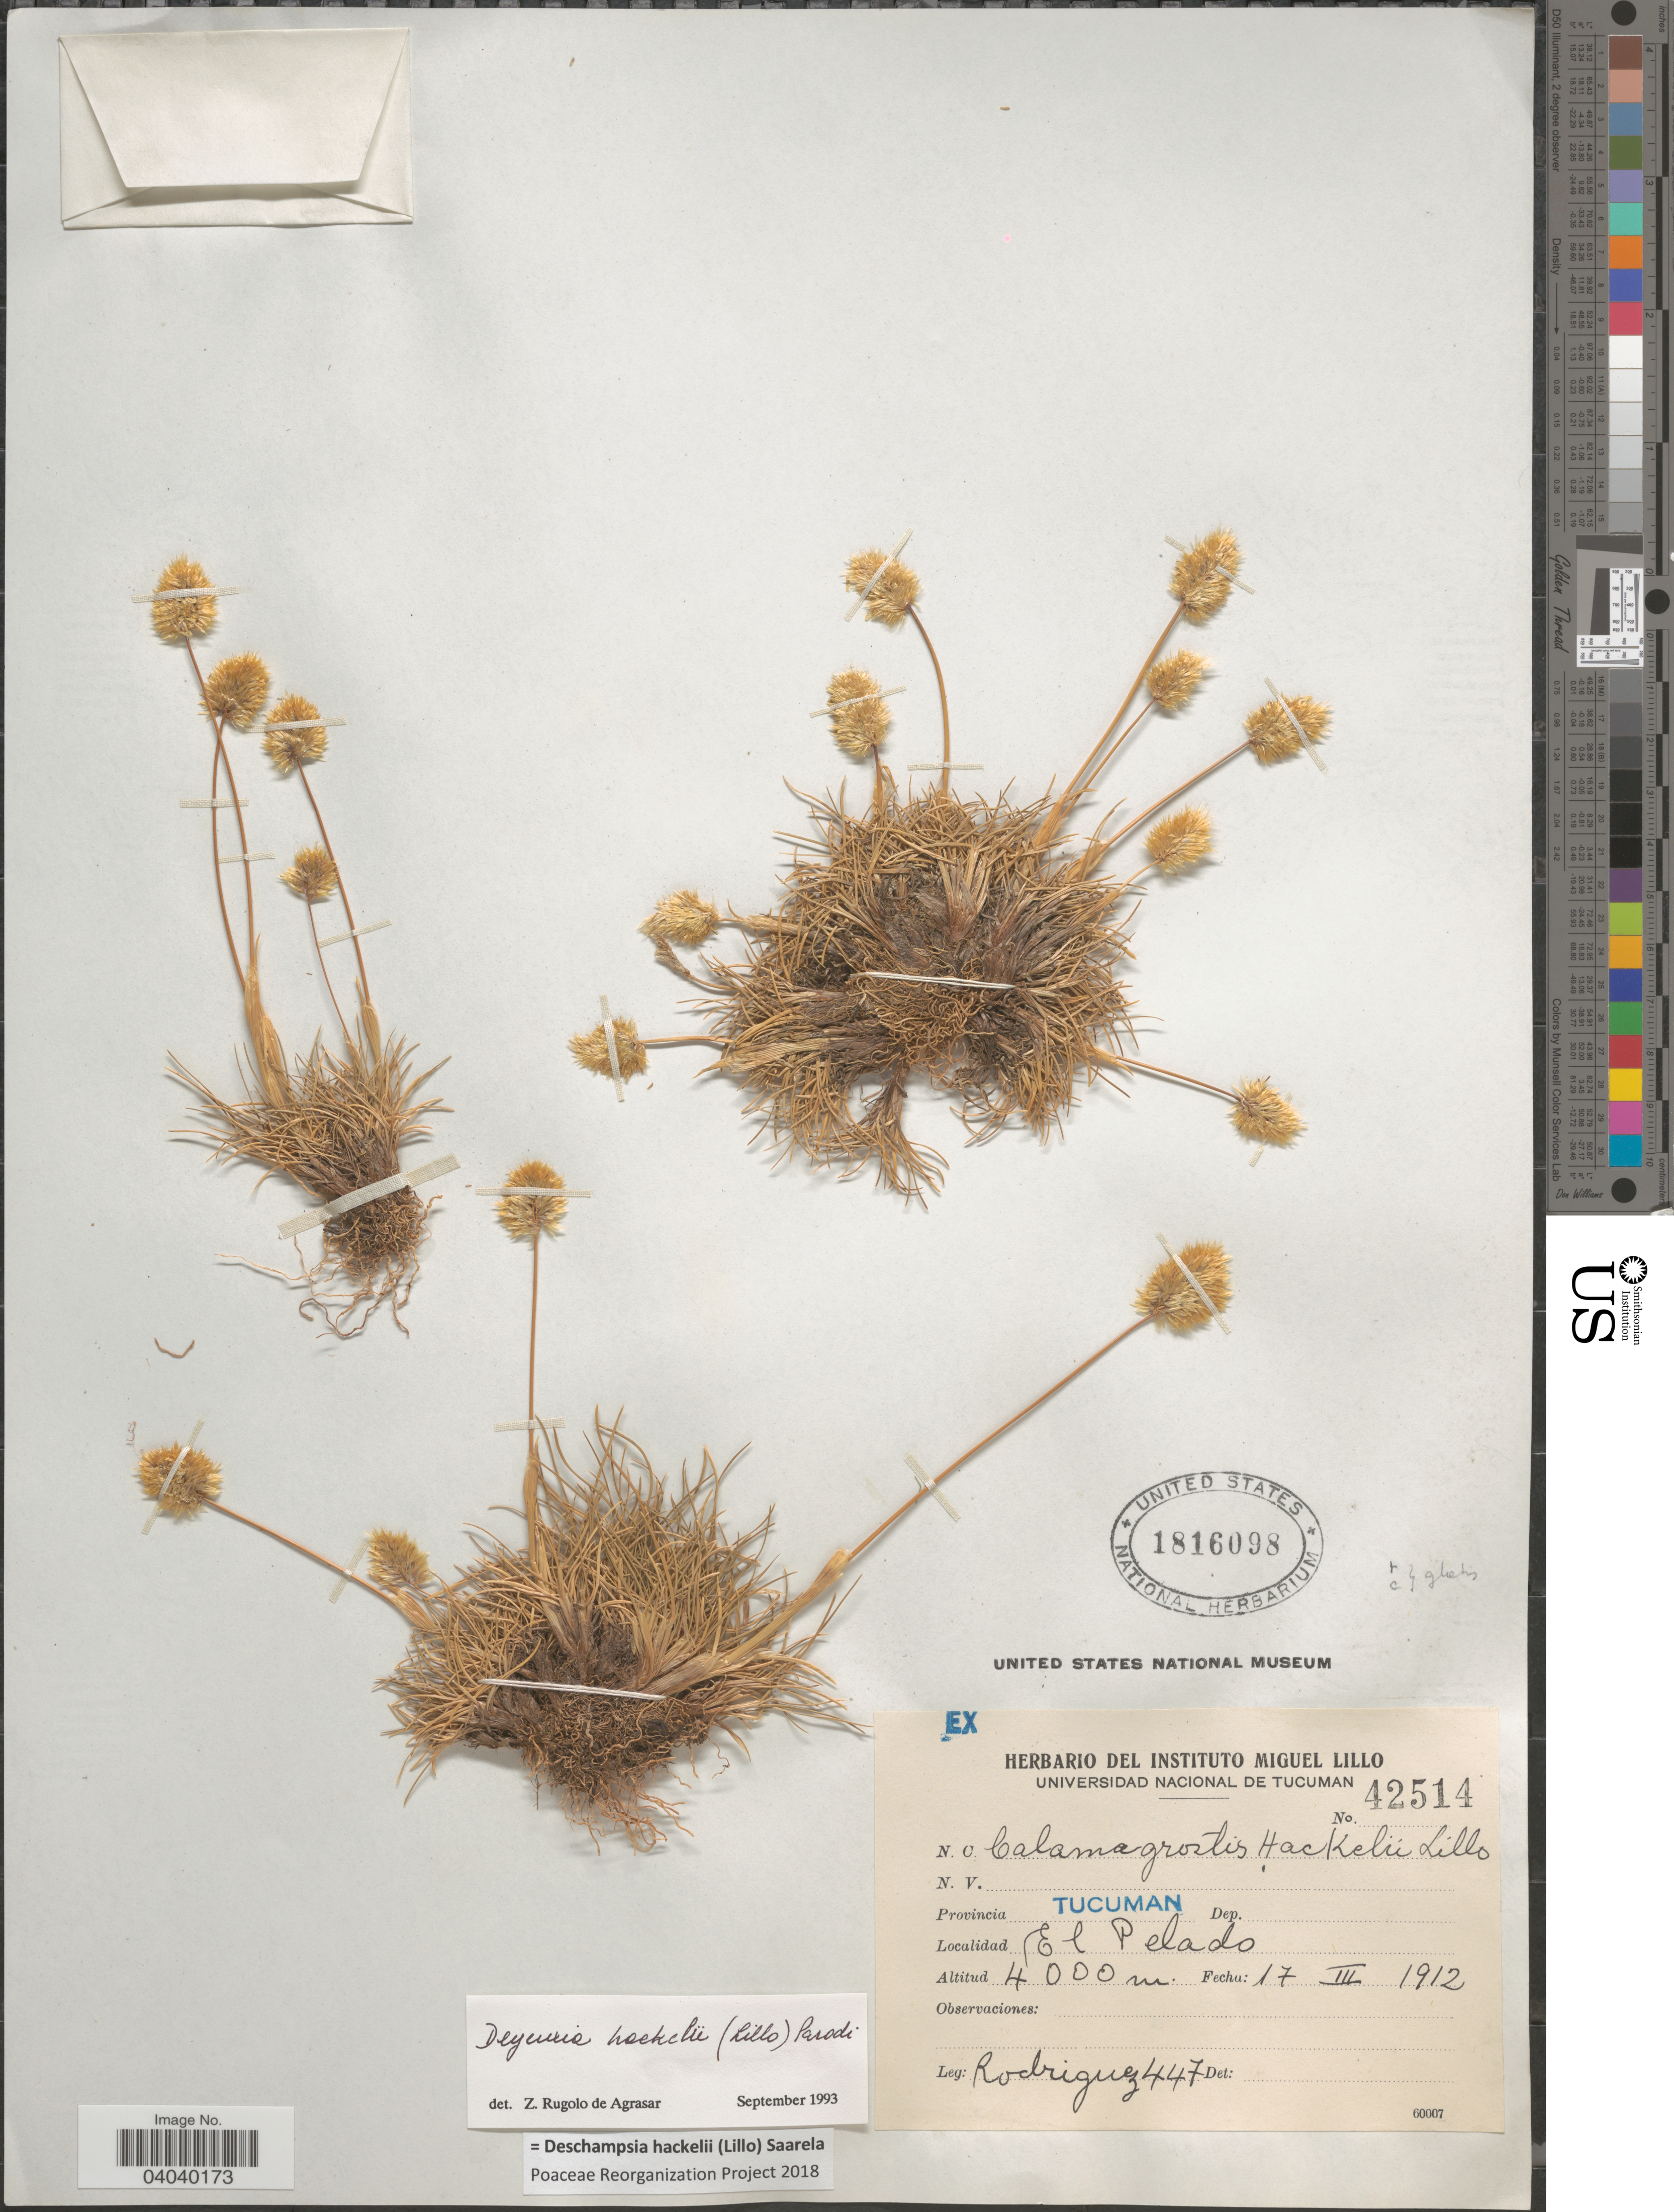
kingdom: Plantae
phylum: Tracheophyta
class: Liliopsida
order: Poales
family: Poaceae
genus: Deschampsia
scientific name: Deschampsia hackelii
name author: (Lillo) Saarela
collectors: Rodriguez, --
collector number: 42514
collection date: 1912-03-17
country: Argentina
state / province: Tucuman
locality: El Pelado.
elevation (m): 4000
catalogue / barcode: US 1816098